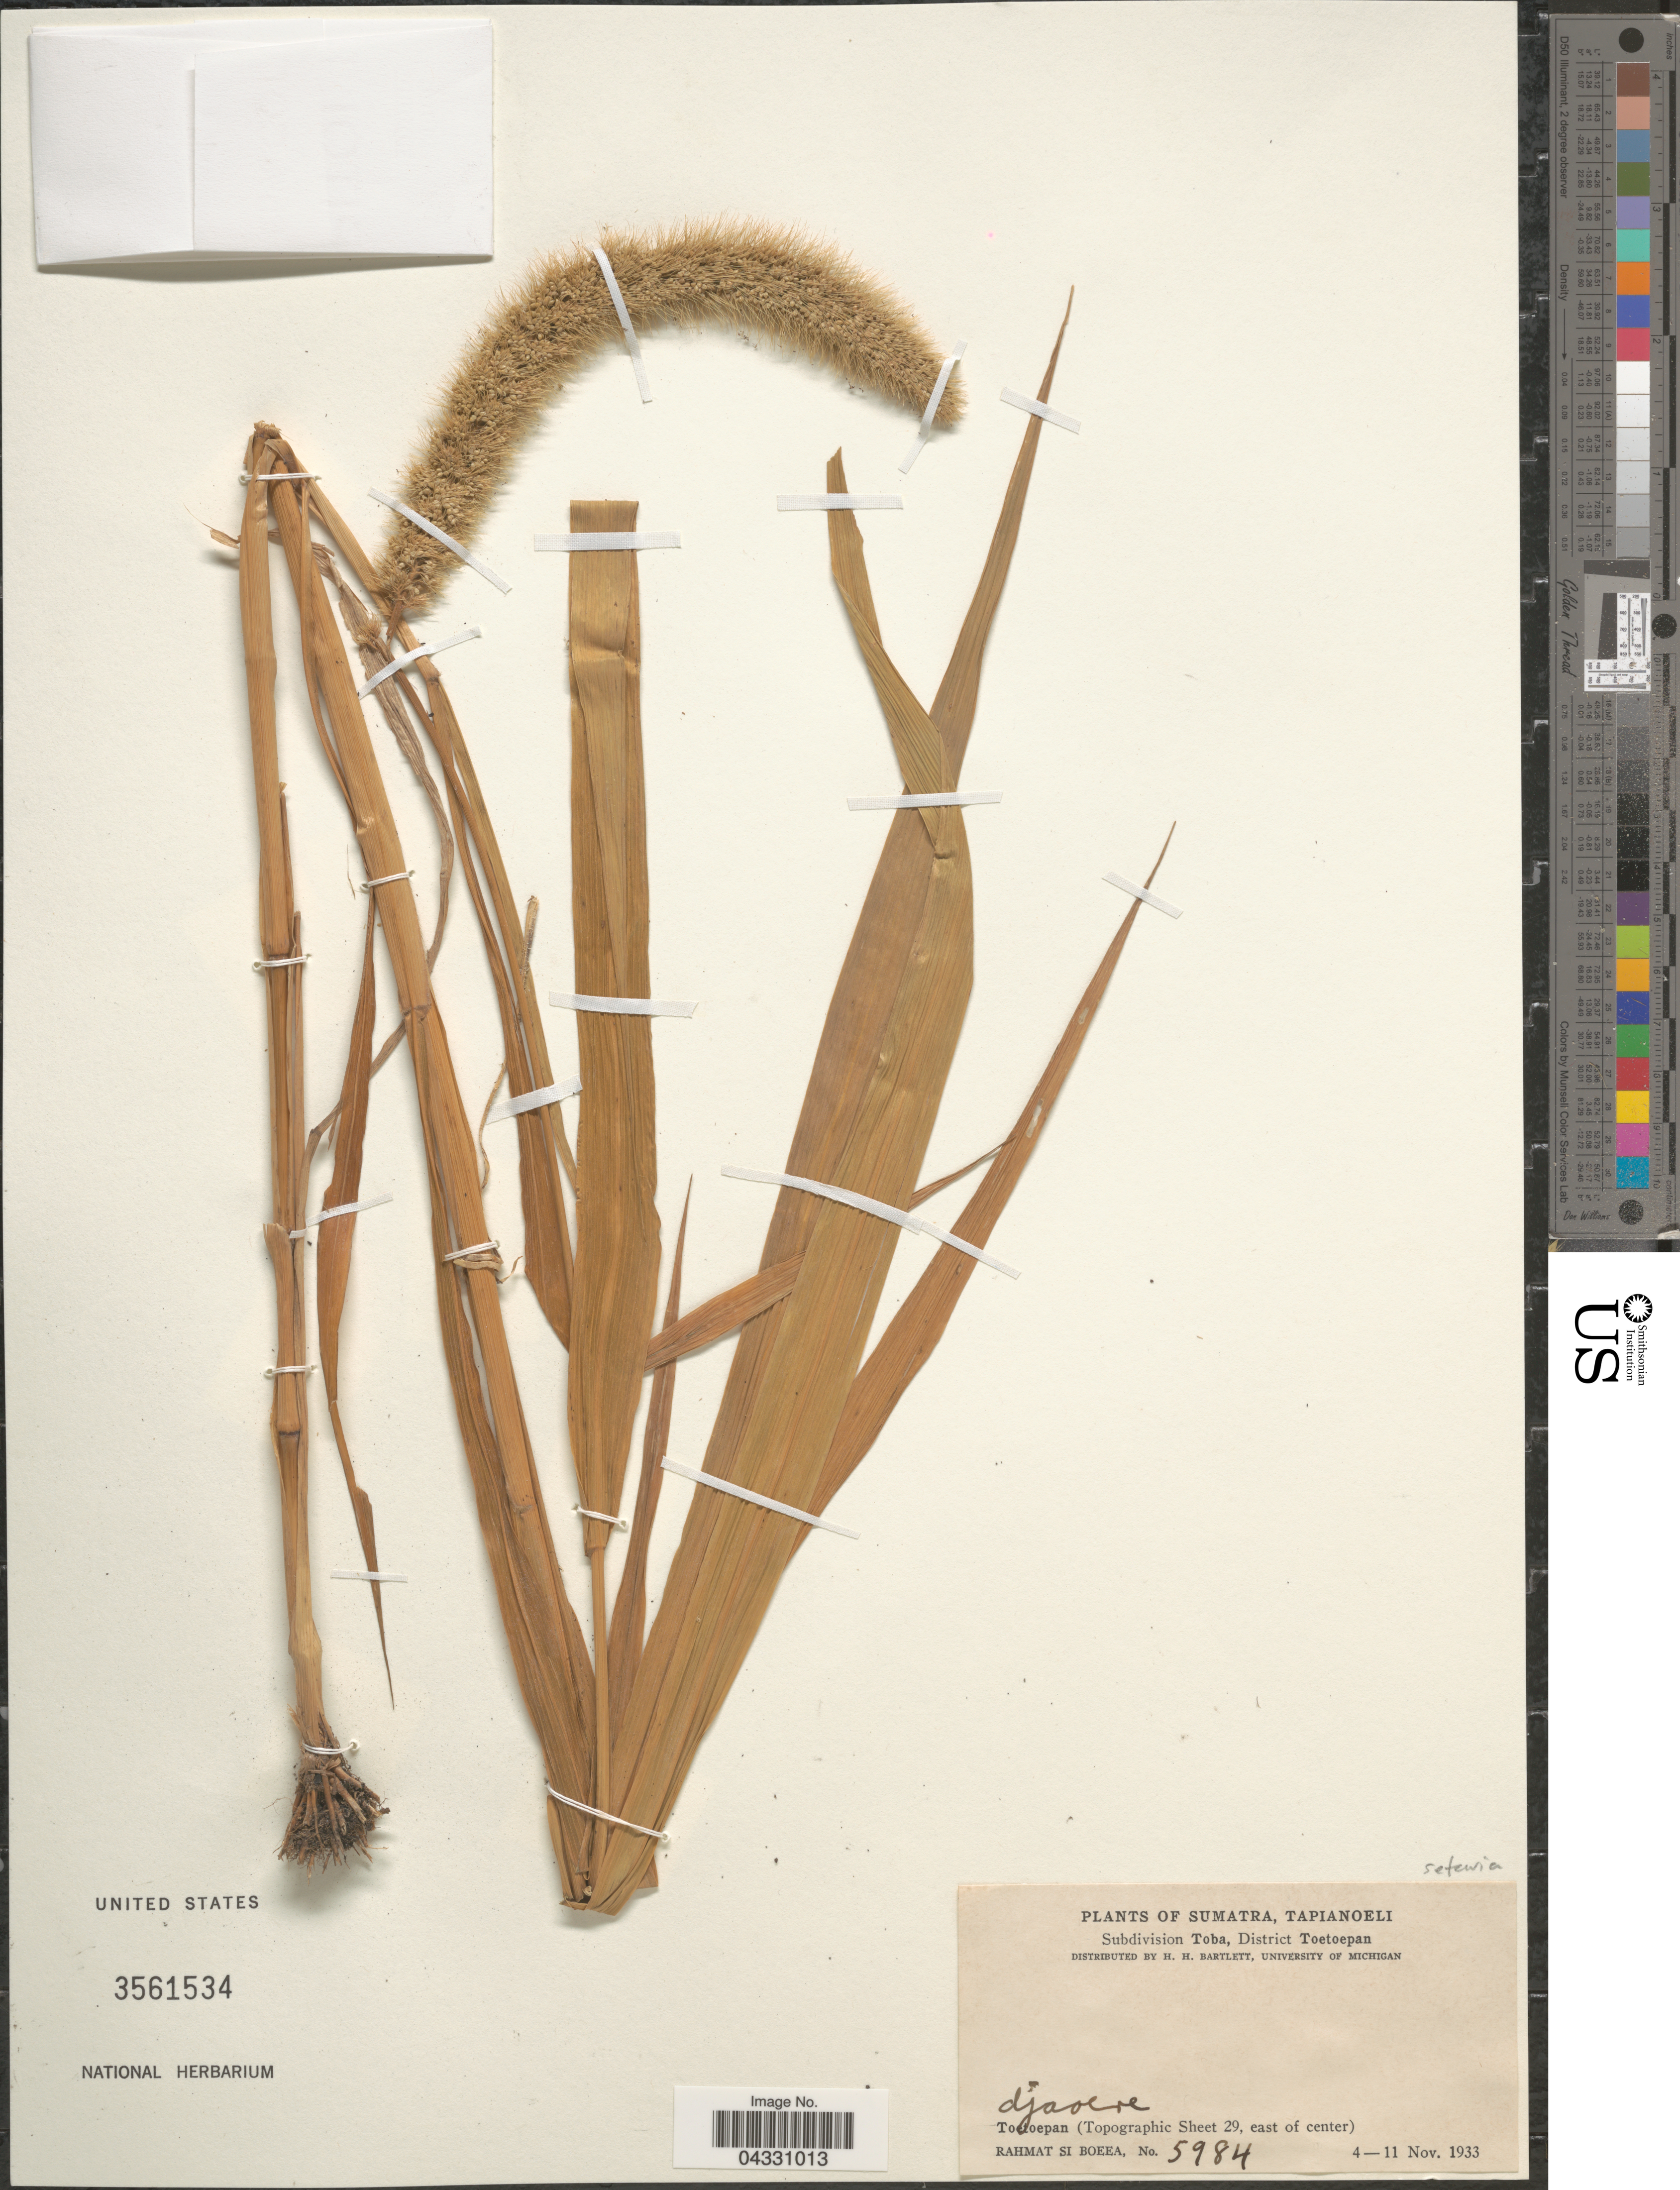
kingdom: Plantae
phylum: Tracheophyta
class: Liliopsida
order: Poales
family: Poaceae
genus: Setaria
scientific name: Setaria sp.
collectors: Rahmat Si Boeea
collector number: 5984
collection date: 1933-11-04/1933-11-11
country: Indonesia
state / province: Sumatra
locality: Tapianoeli. Subdivision Toba, District Toetoepan. Toetoepan (Topographic Sheet 29, east of center).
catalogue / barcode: US 3561534